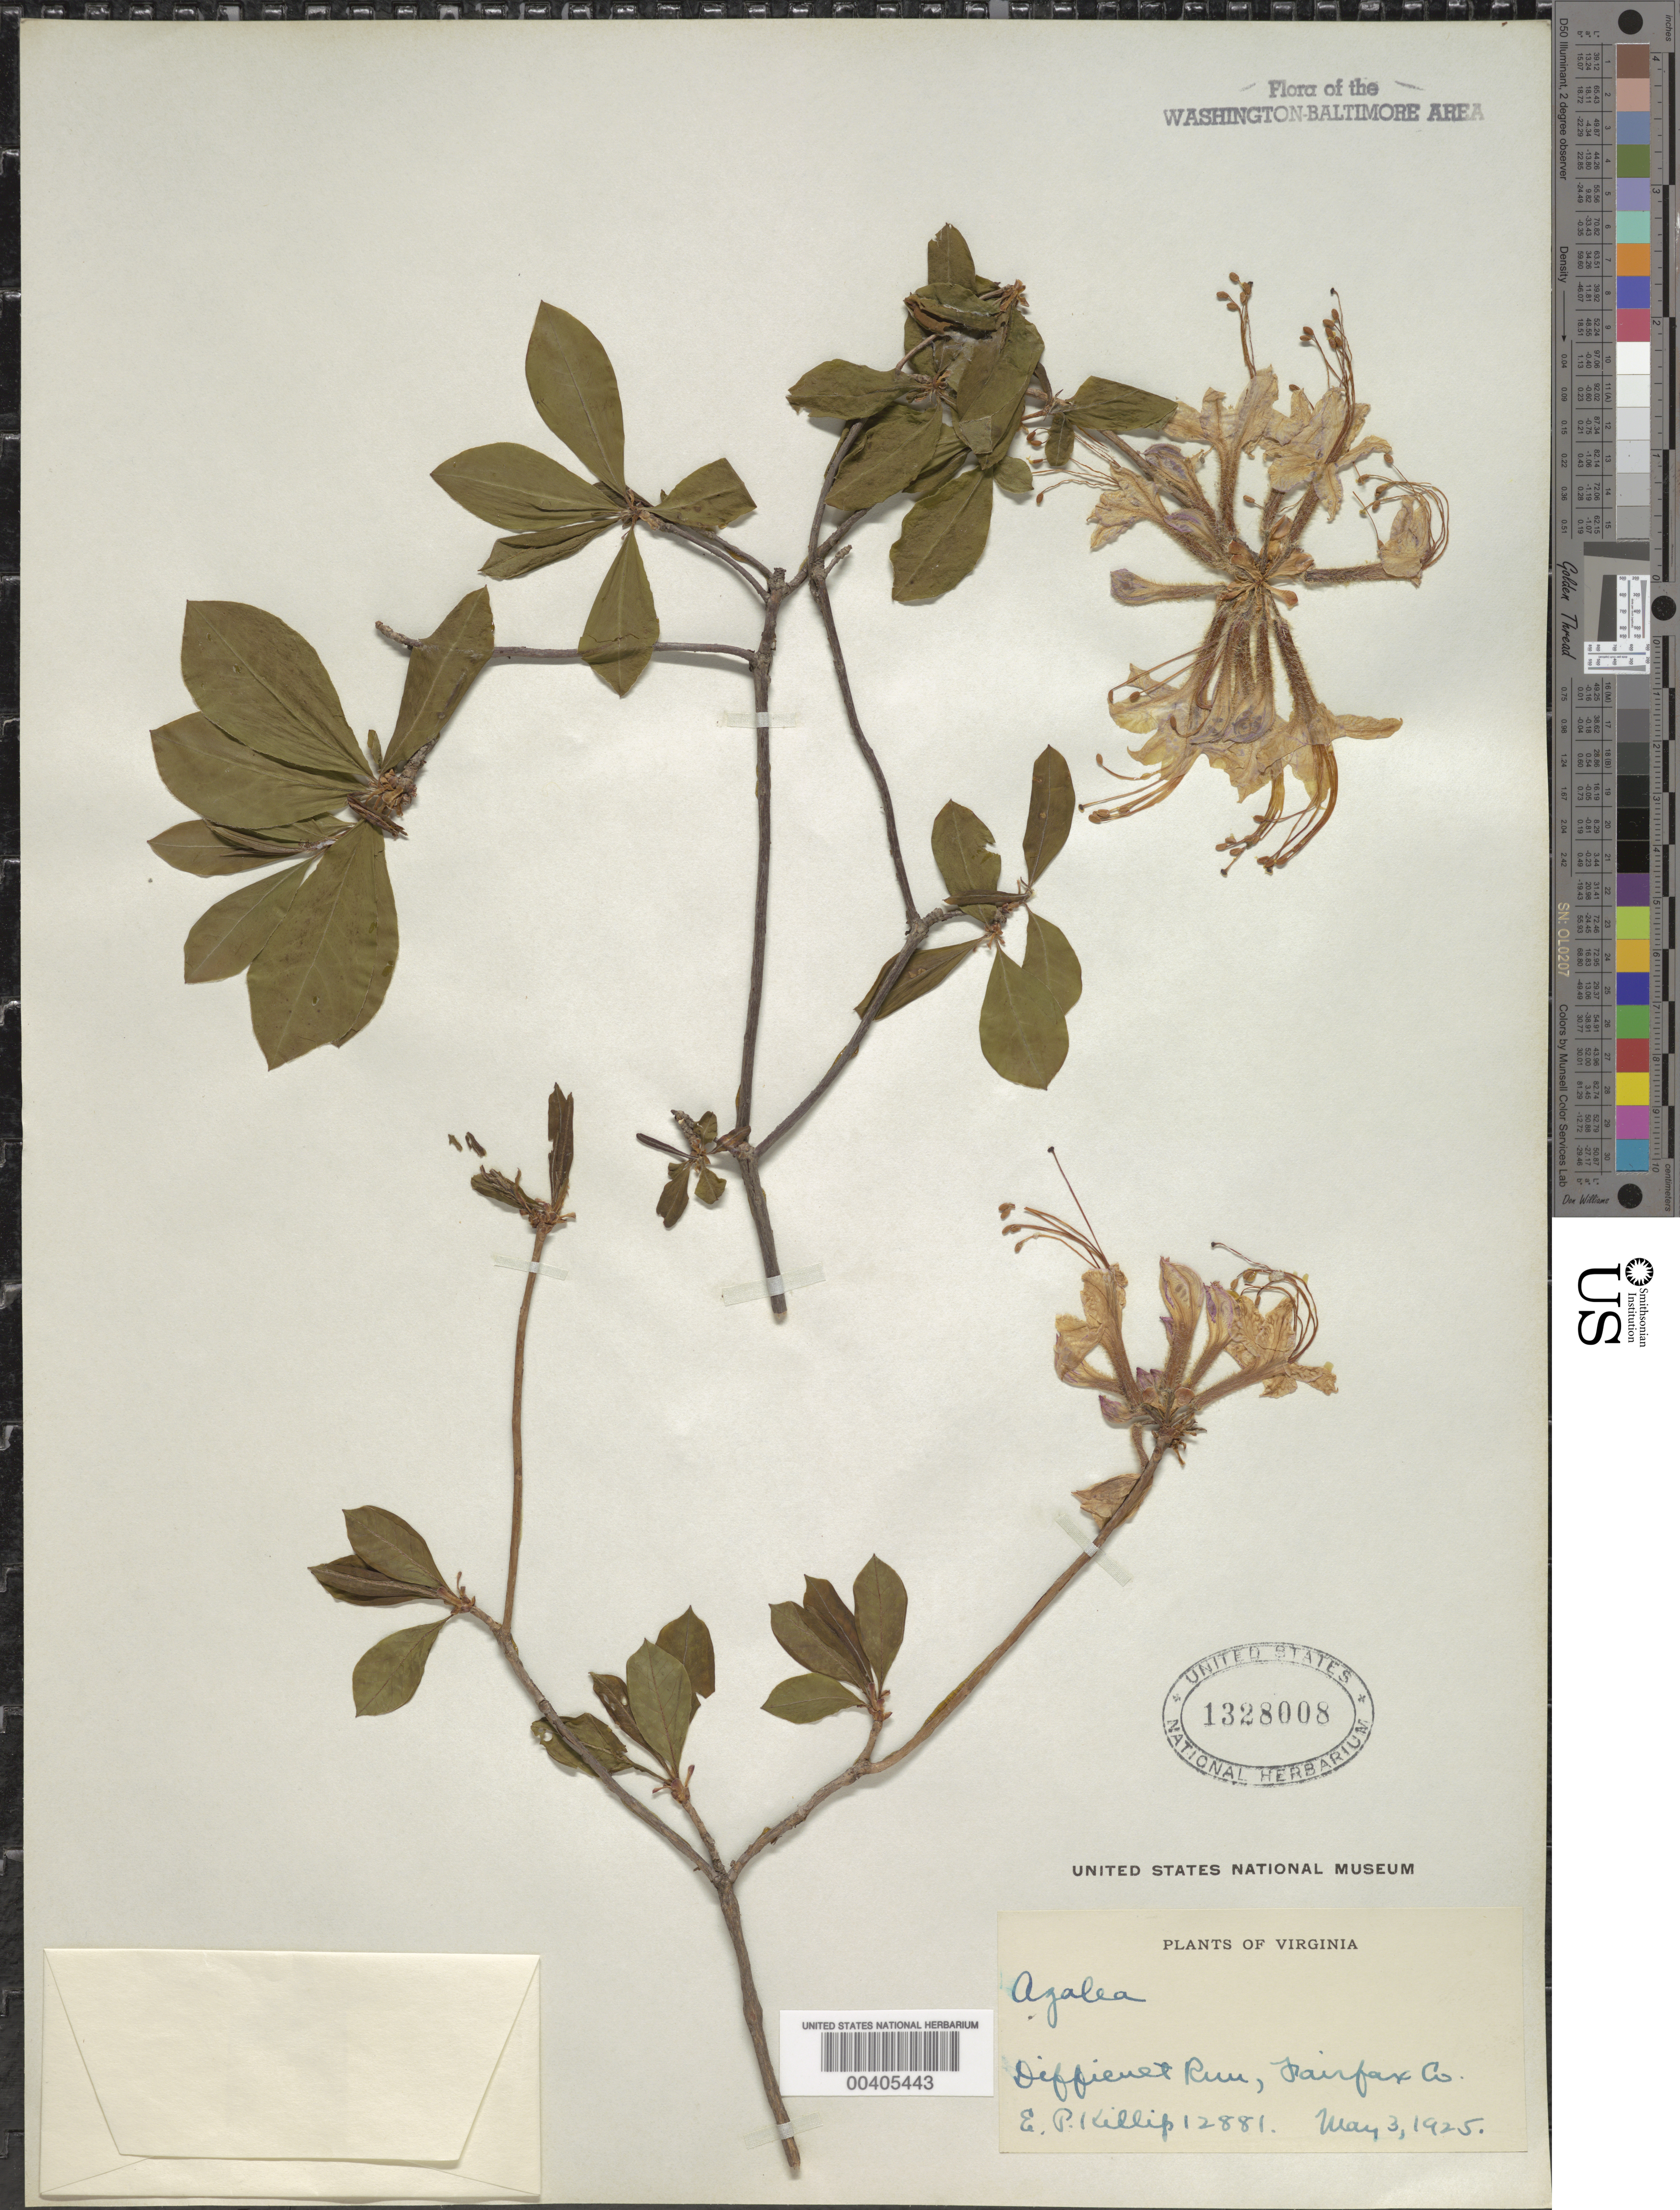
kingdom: Plantae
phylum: Tracheophyta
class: Magnoliopsida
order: Ericales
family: Ericaceae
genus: Rhododendron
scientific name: Rhododendron periclymenoides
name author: (Michx.) Shinners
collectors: E. P. Killip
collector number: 12881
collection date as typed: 03 May 1925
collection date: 1925-05-03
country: United States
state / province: Virginia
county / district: Fairfax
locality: Difficult Run C. and O. Canal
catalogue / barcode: US 1328008